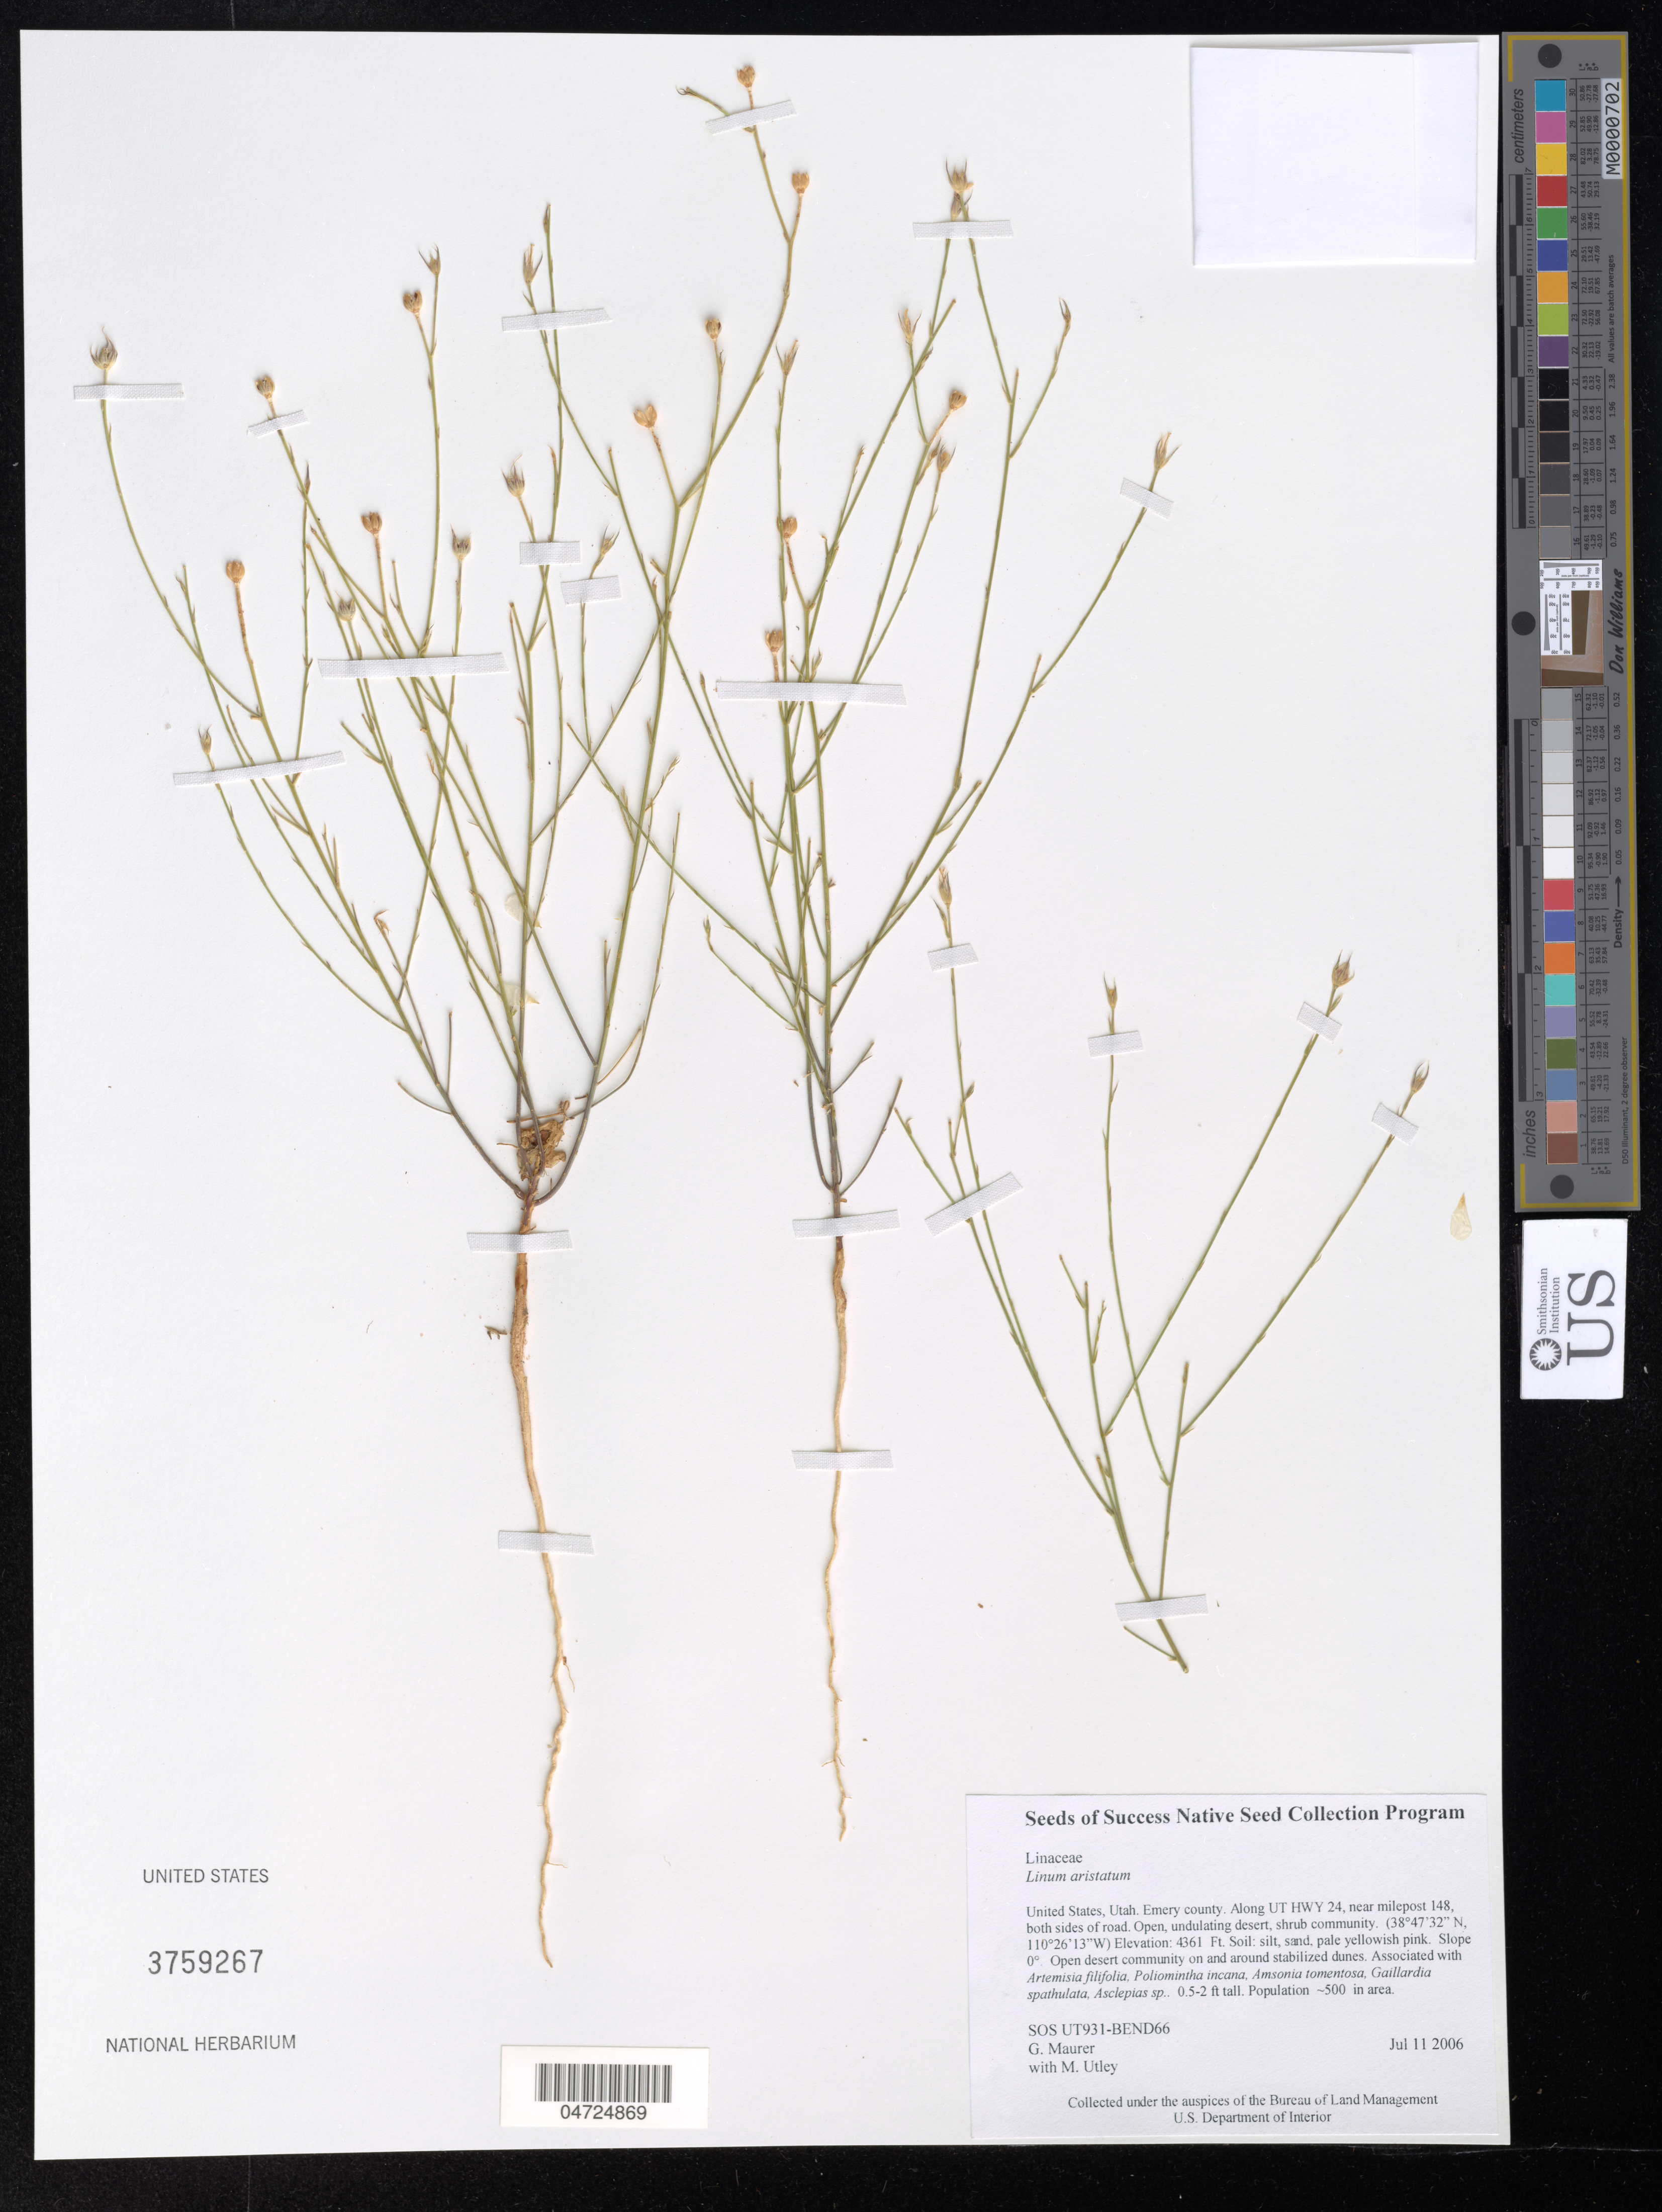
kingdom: Plantae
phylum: Tracheophyta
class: Magnoliopsida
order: Malpighiales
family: Linaceae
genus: Linum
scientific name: Linum aristatum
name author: Engelm.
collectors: G. Maurer & M. Utley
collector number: SOS UT931-BEND66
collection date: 2006-07-11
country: United States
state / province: Utah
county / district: Emery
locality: Emery county.. Along UT HWY 24, near milepost 148, both sides of road.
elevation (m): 1329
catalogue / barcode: US 3759267